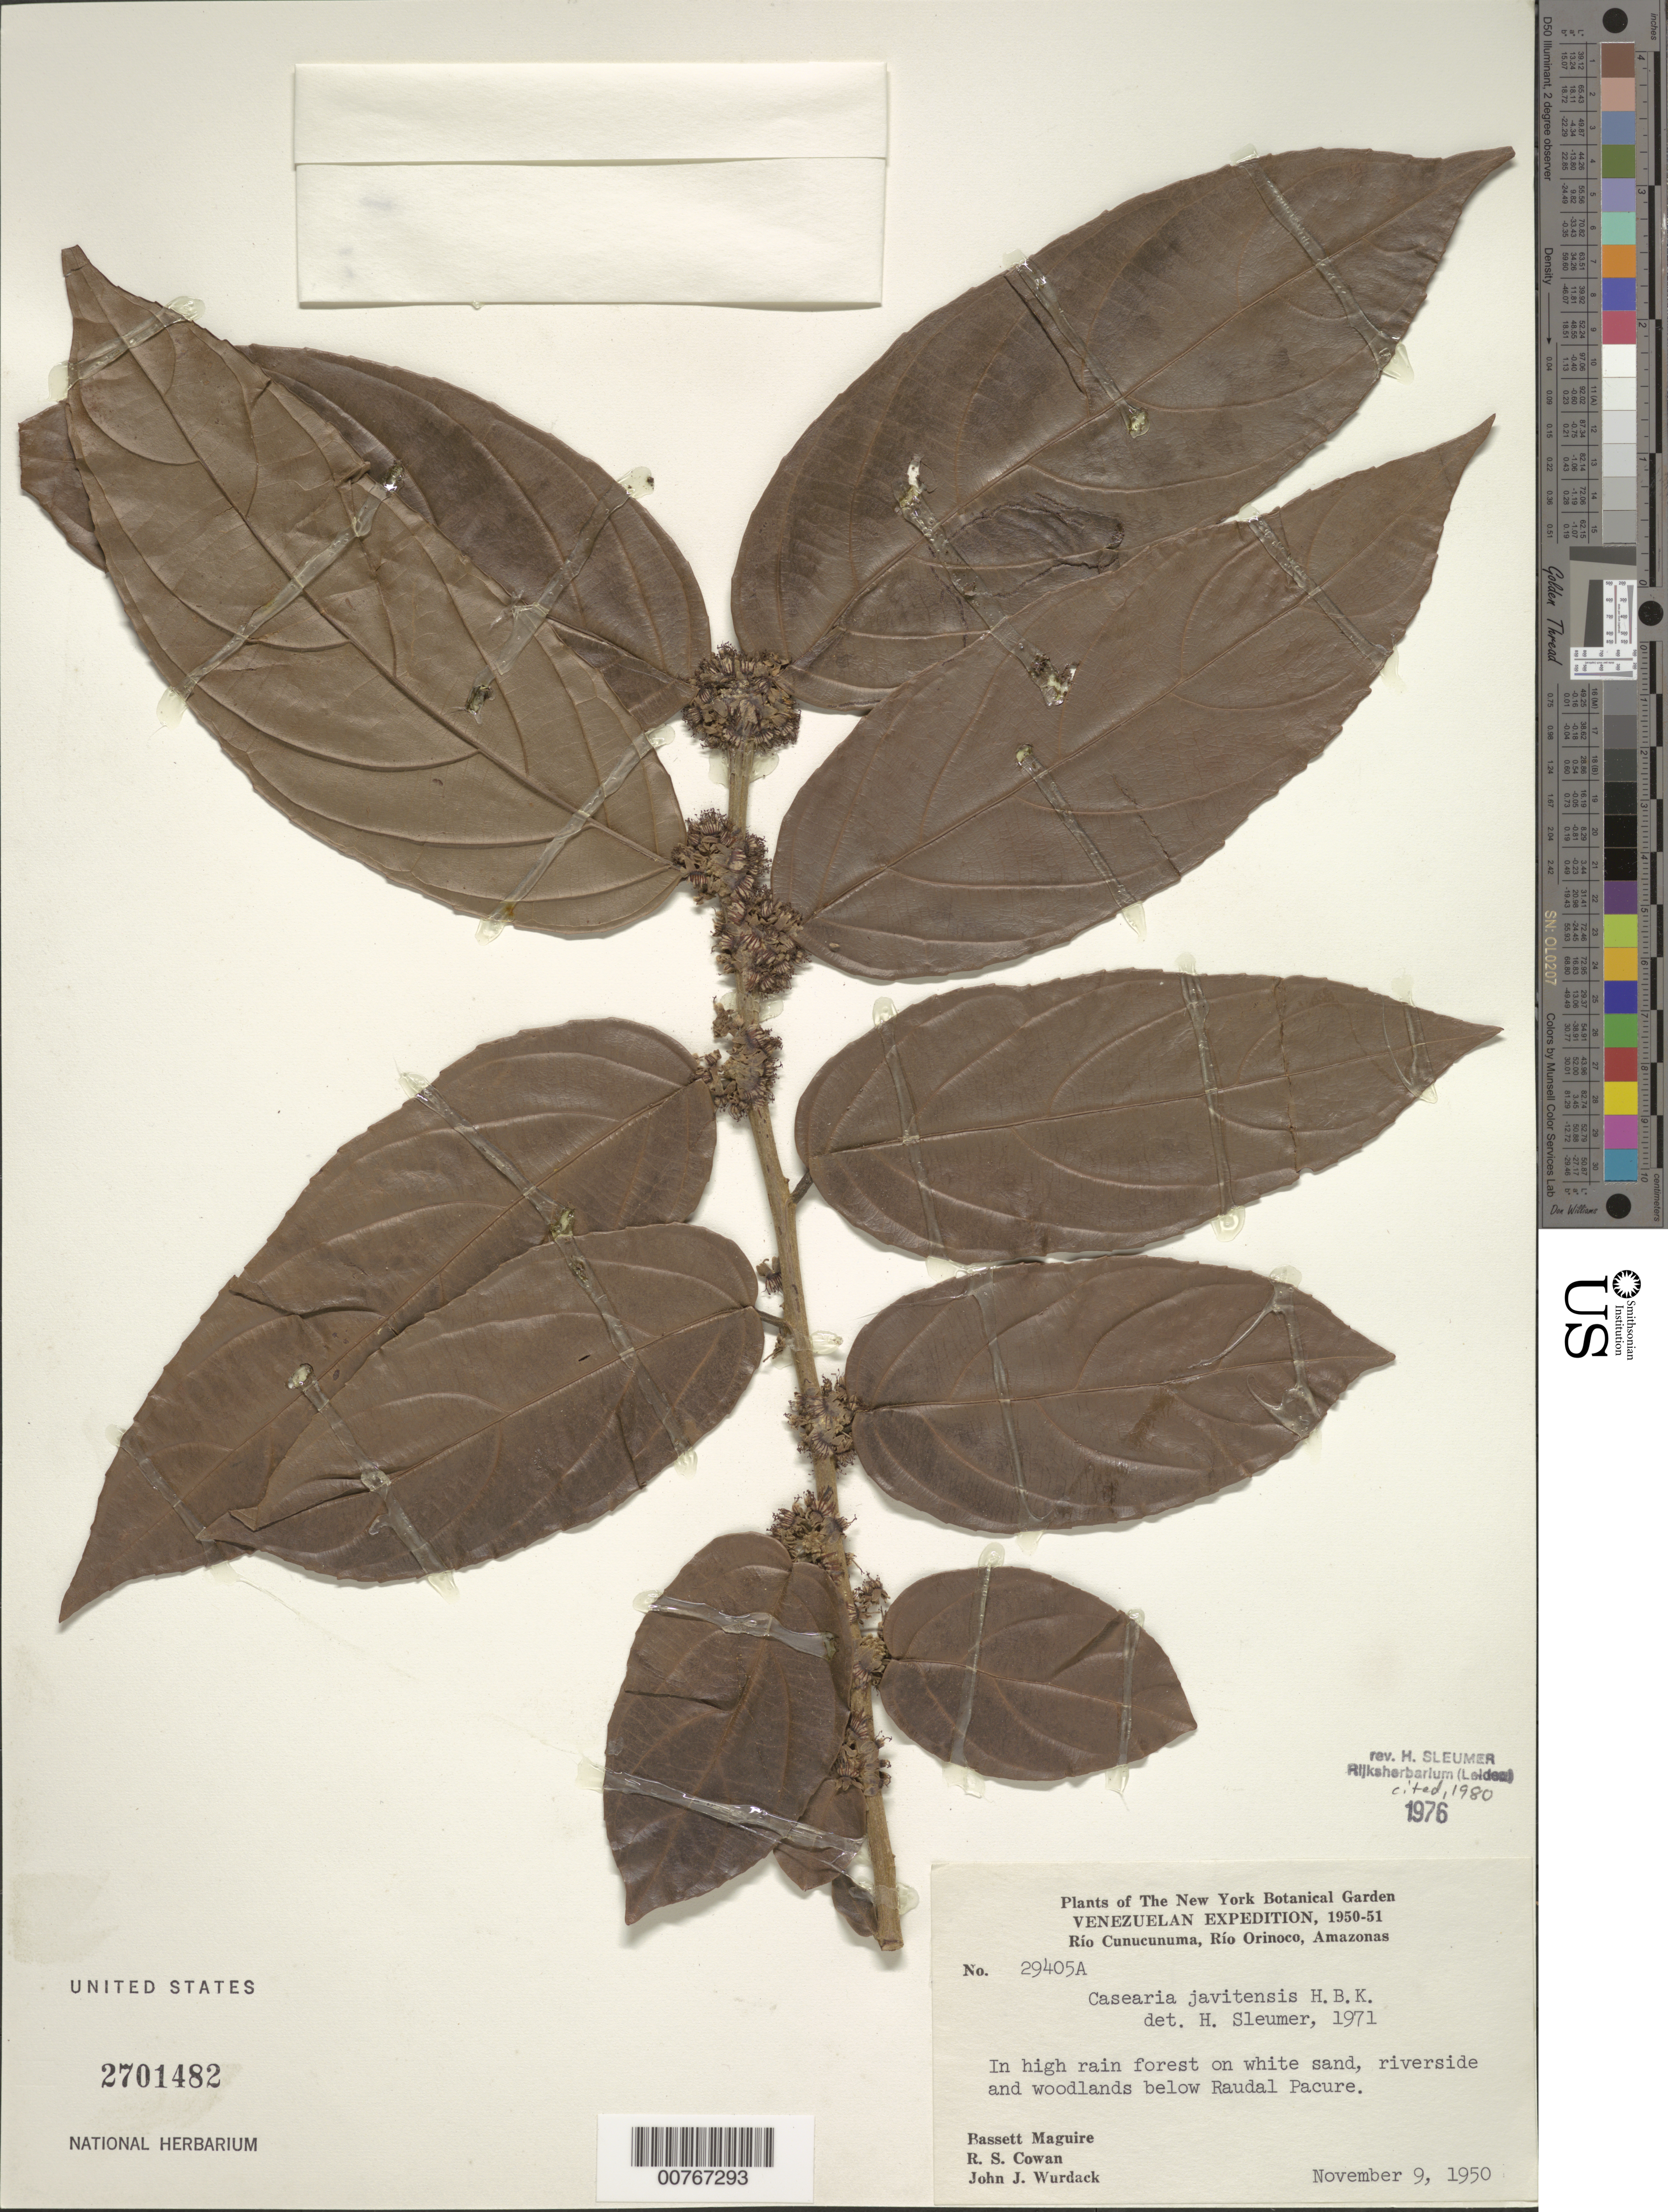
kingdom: Plantae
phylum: Tracheophyta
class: Magnoliopsida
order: Malpighiales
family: Salicaceae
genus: Piparea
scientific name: Piparea multiflora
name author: C.F. Gaertn.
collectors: B. Maguire, R. S. Cowan & J. J. Wurdack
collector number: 29405 A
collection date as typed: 9-Nov-50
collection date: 1950-11-09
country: Venezuela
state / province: Amazonas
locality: Cerro Duida, Río Cunucunuma, Raudal Pacure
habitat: High rainforest on white sand, riverside and woodlands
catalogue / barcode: US 2701482